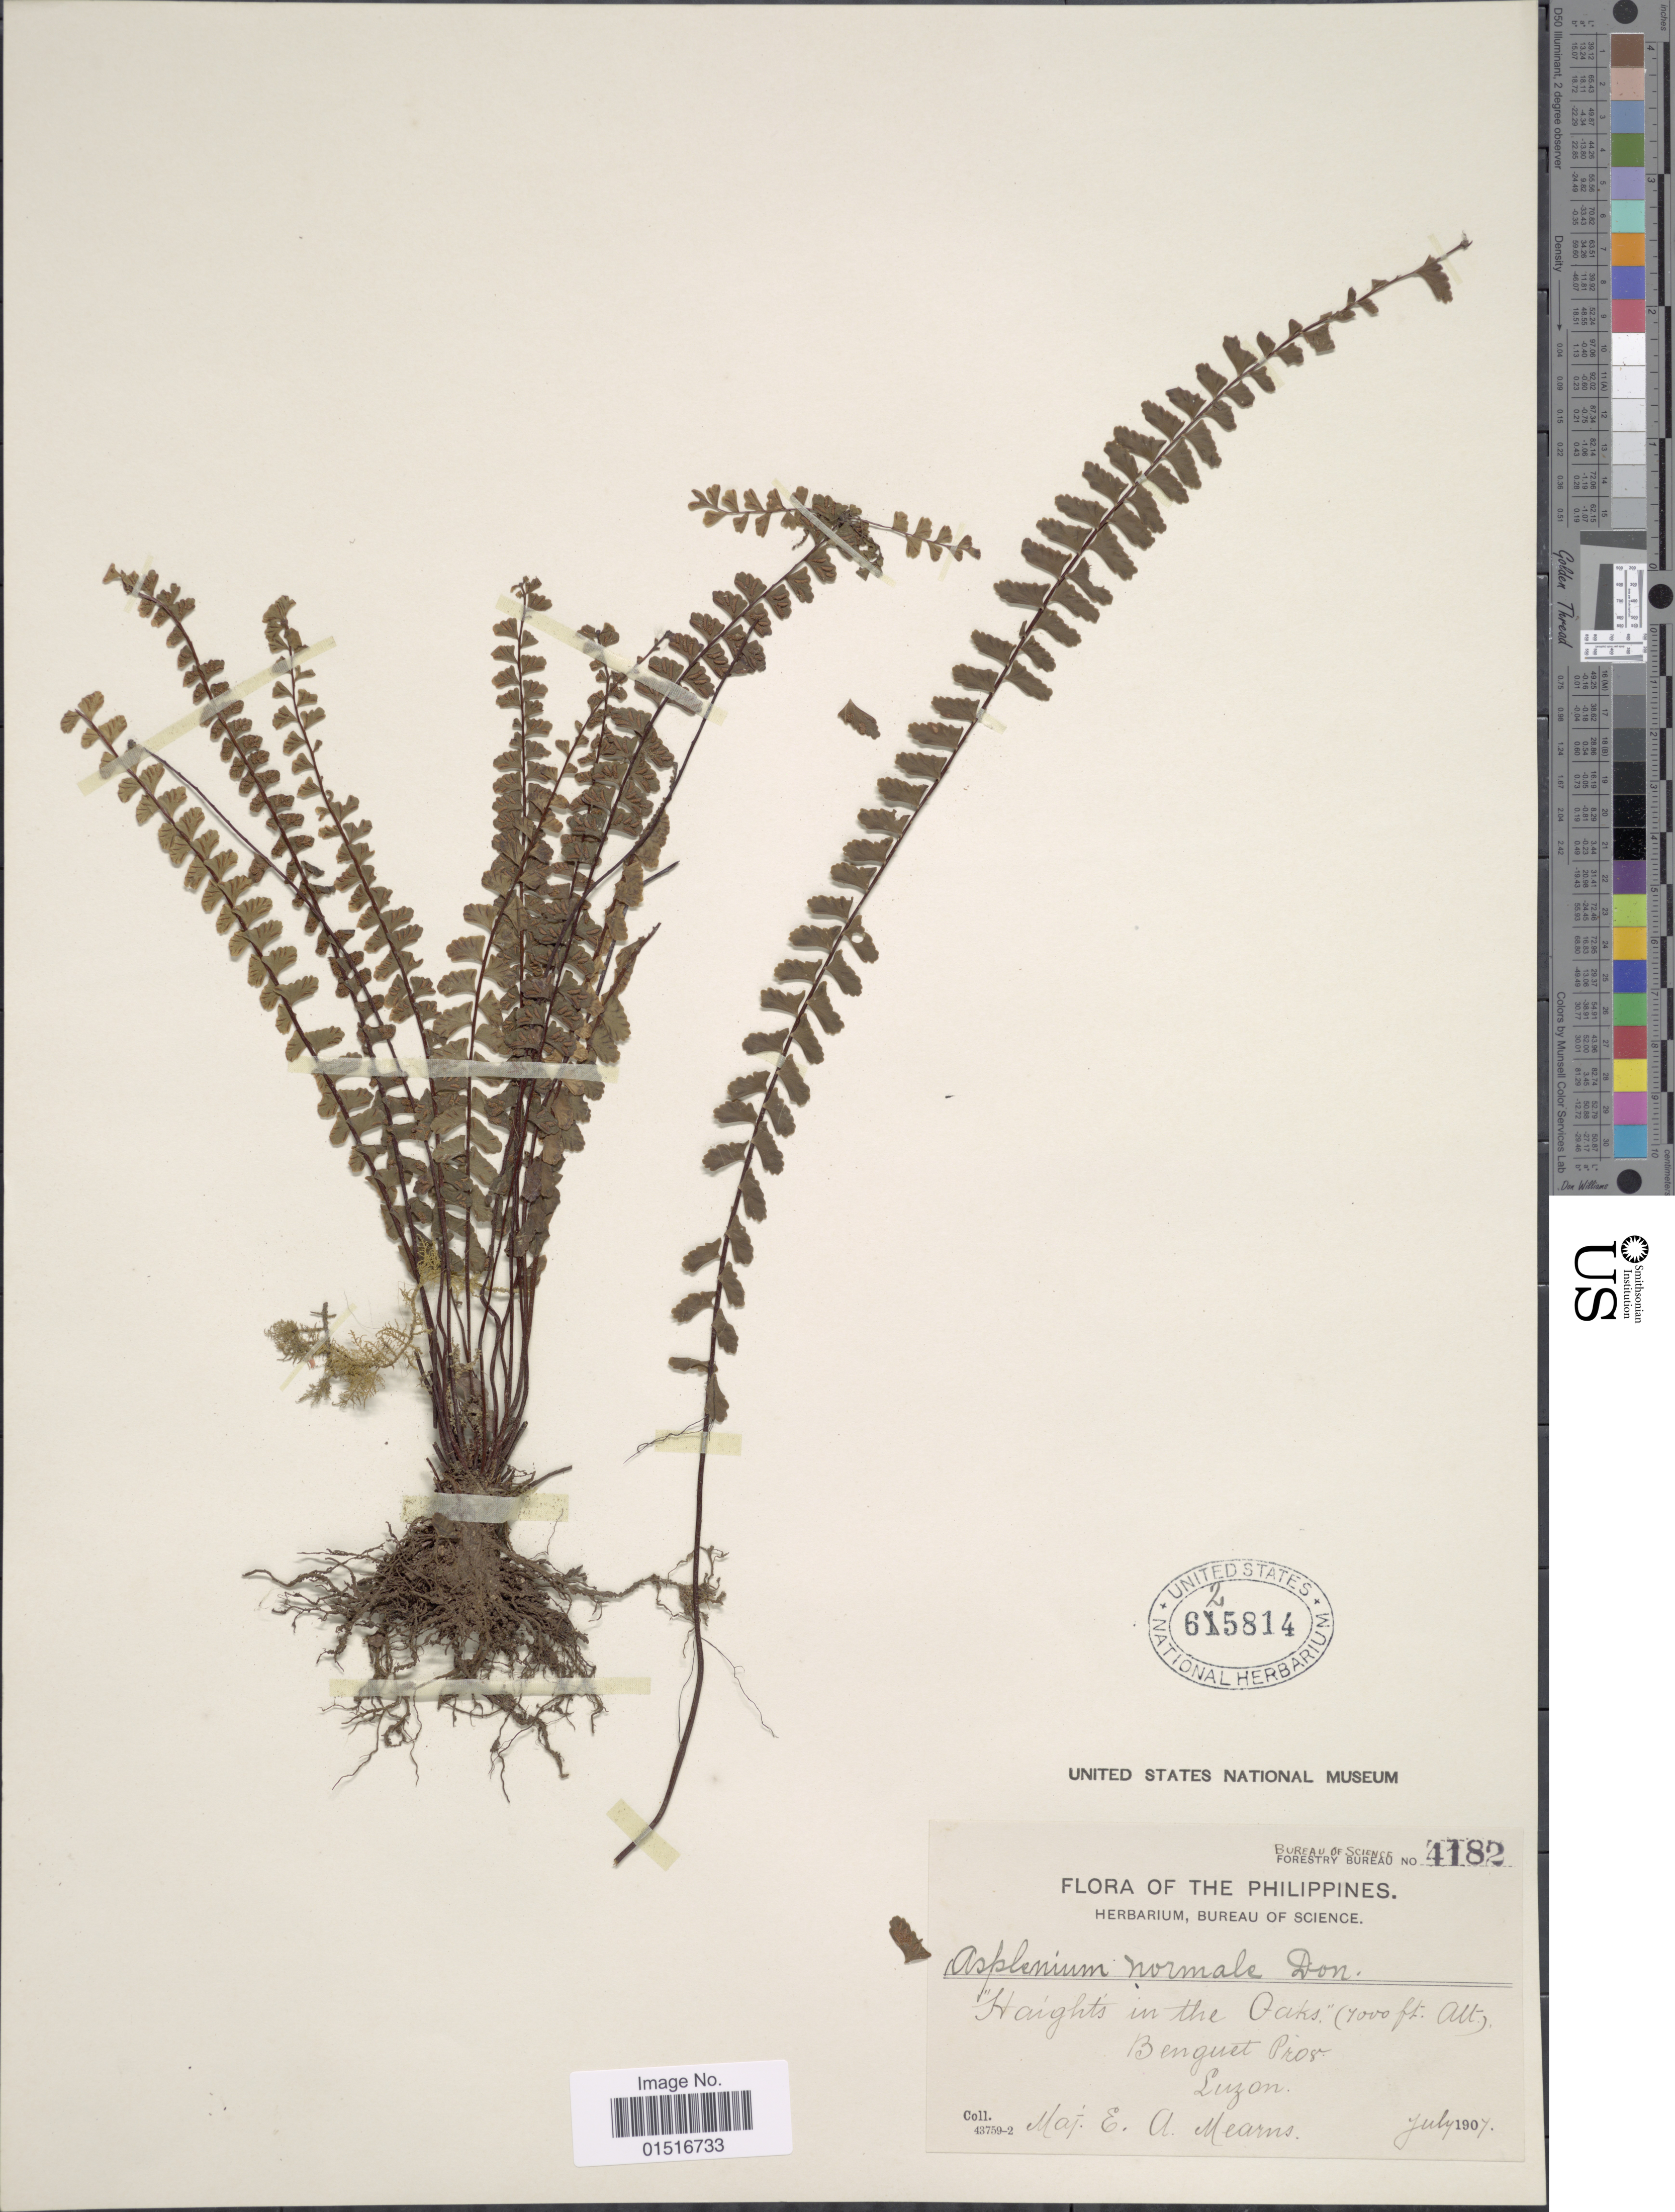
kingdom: Plantae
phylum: Tracheophyta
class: Polypodiopsida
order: Polypodiales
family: Aspleniaceae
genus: Asplenium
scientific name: Asplenium normale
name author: D. Don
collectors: E. A. Mearns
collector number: Bureau of Science 4182*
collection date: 1907-07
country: Philippines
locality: "Haights in the Oaks". Benguet Prov. Luzon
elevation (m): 2134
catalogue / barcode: US 625814